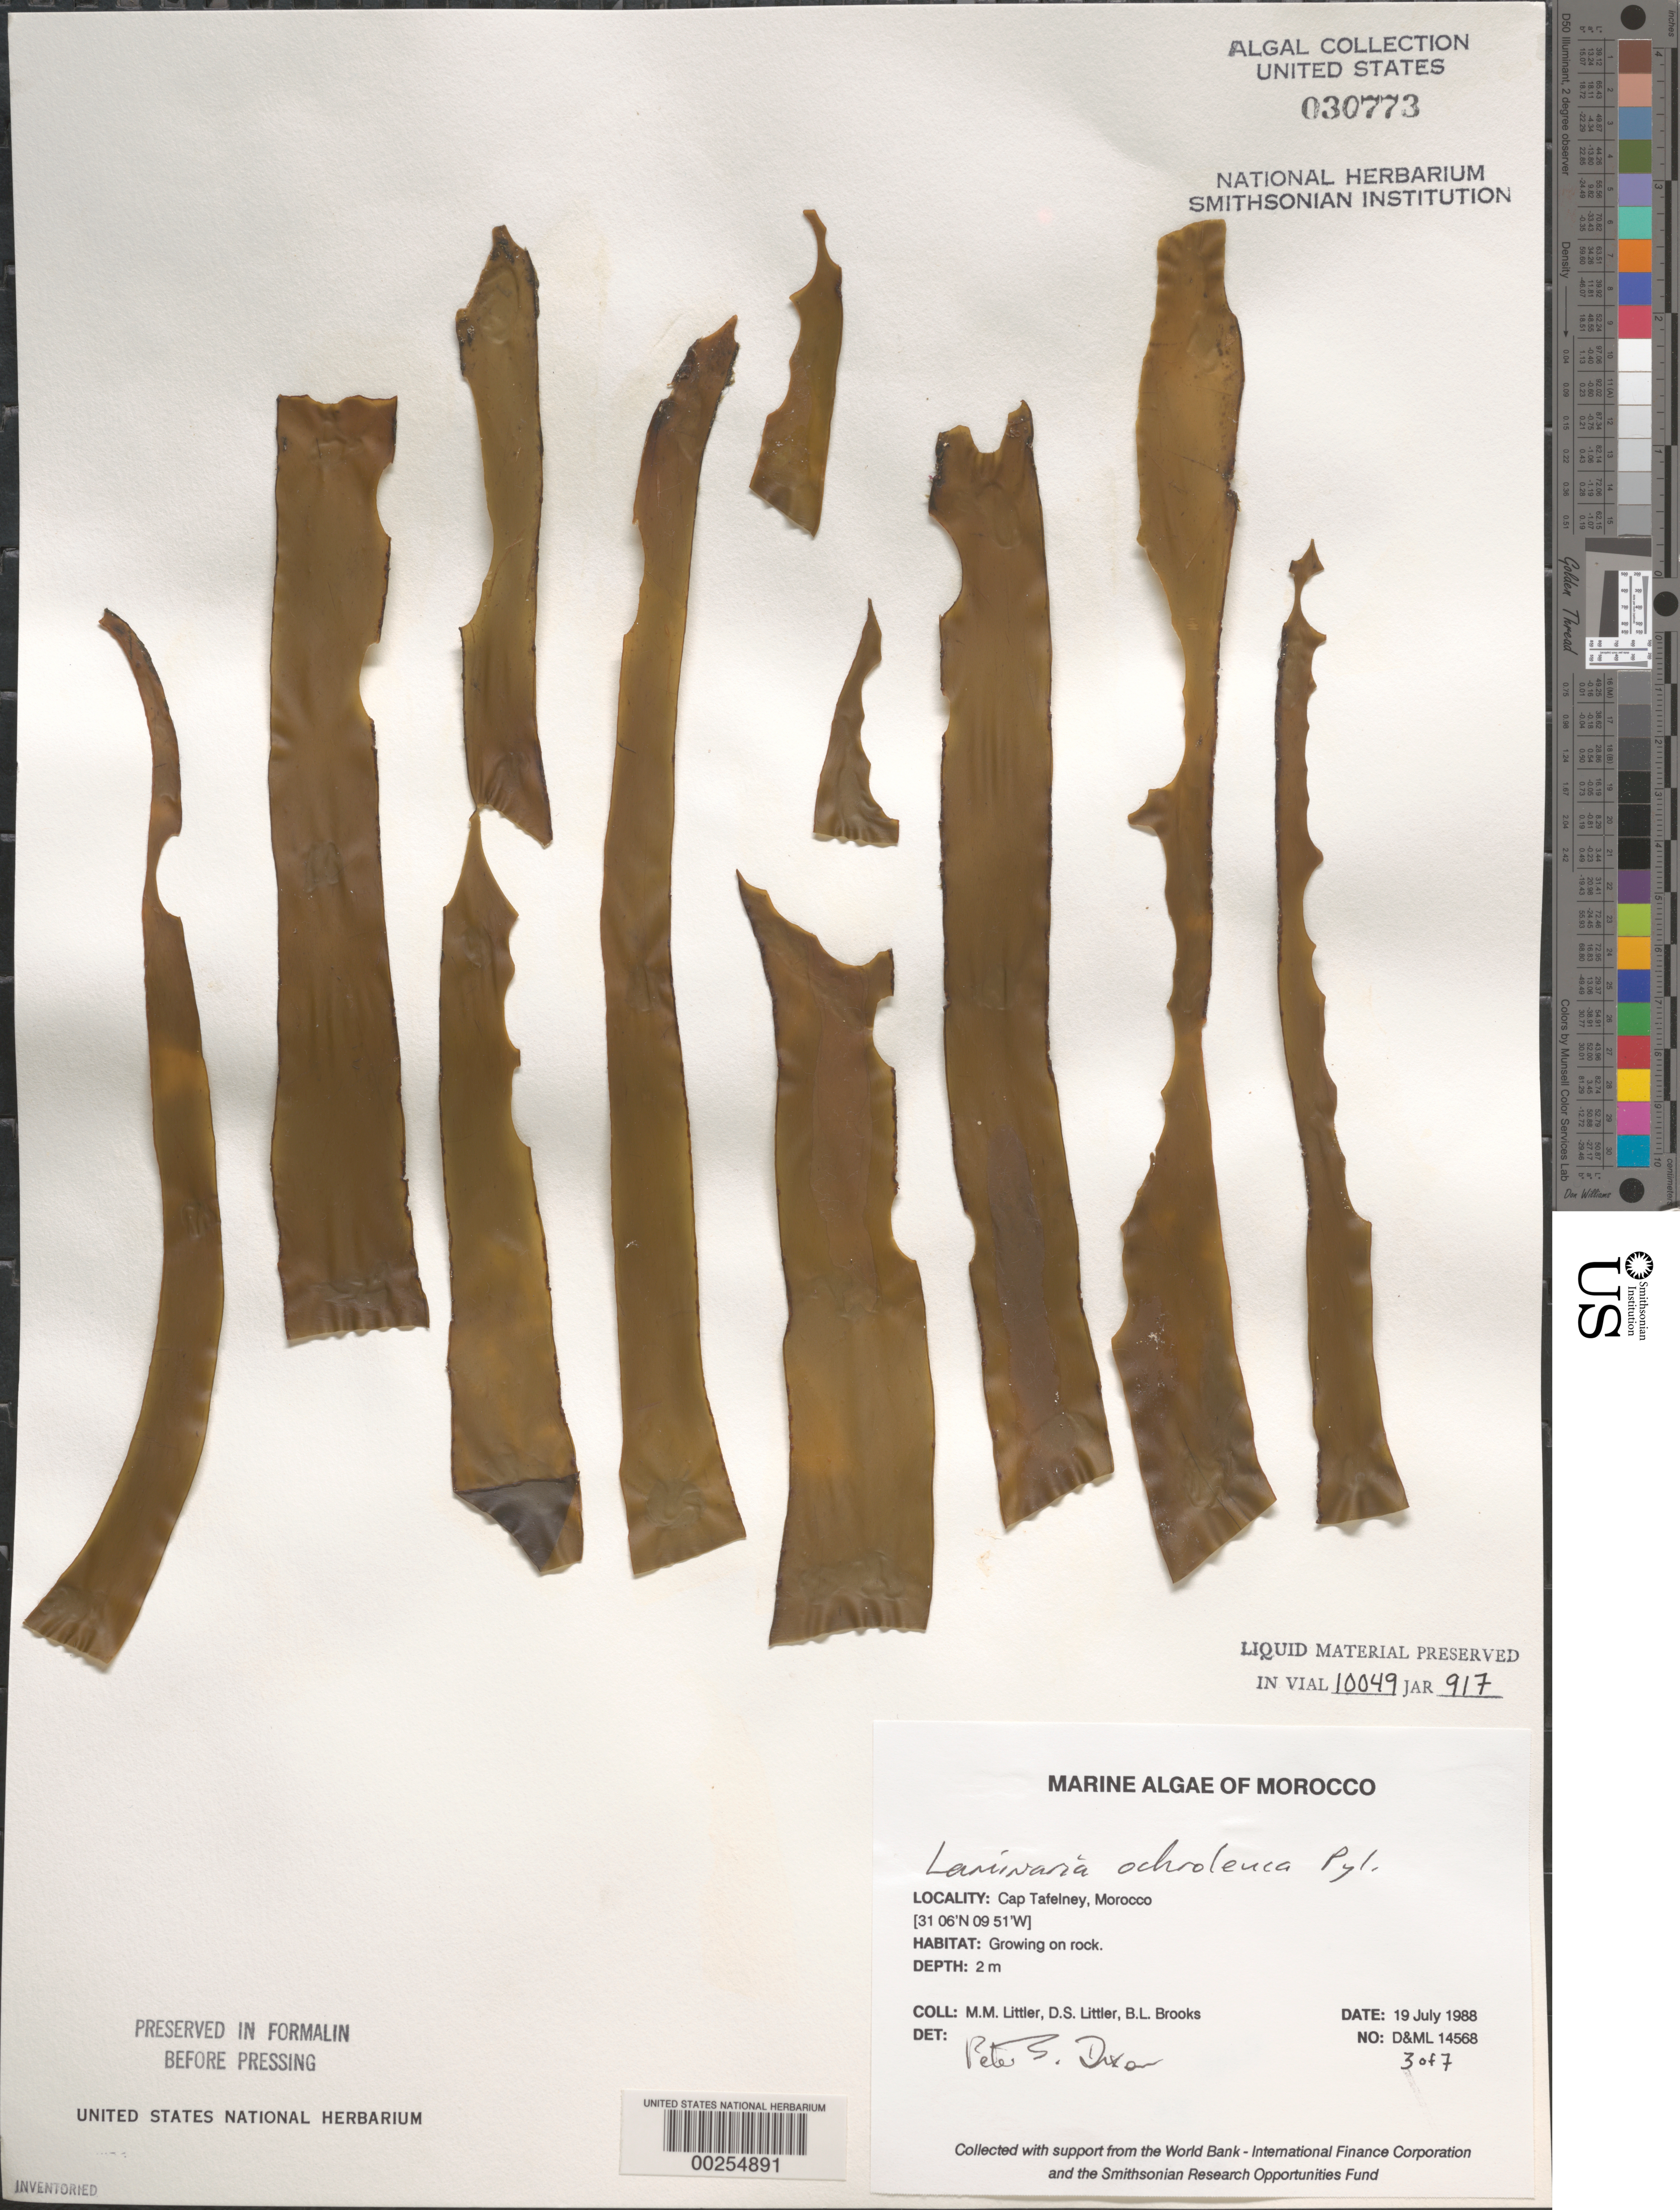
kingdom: Chromista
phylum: Ochrophyta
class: Phaeophyceae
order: Laminariales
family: Laminariaceae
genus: Laminaria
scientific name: Laminaria ochroleuca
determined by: Dixon, P. S.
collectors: M. M. Littler, D. S. Littler & B. Brooks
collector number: D&ML 14568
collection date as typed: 19 Jul 1988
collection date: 1988-07-19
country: Morocco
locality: Cap Tafelney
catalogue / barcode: US 30773